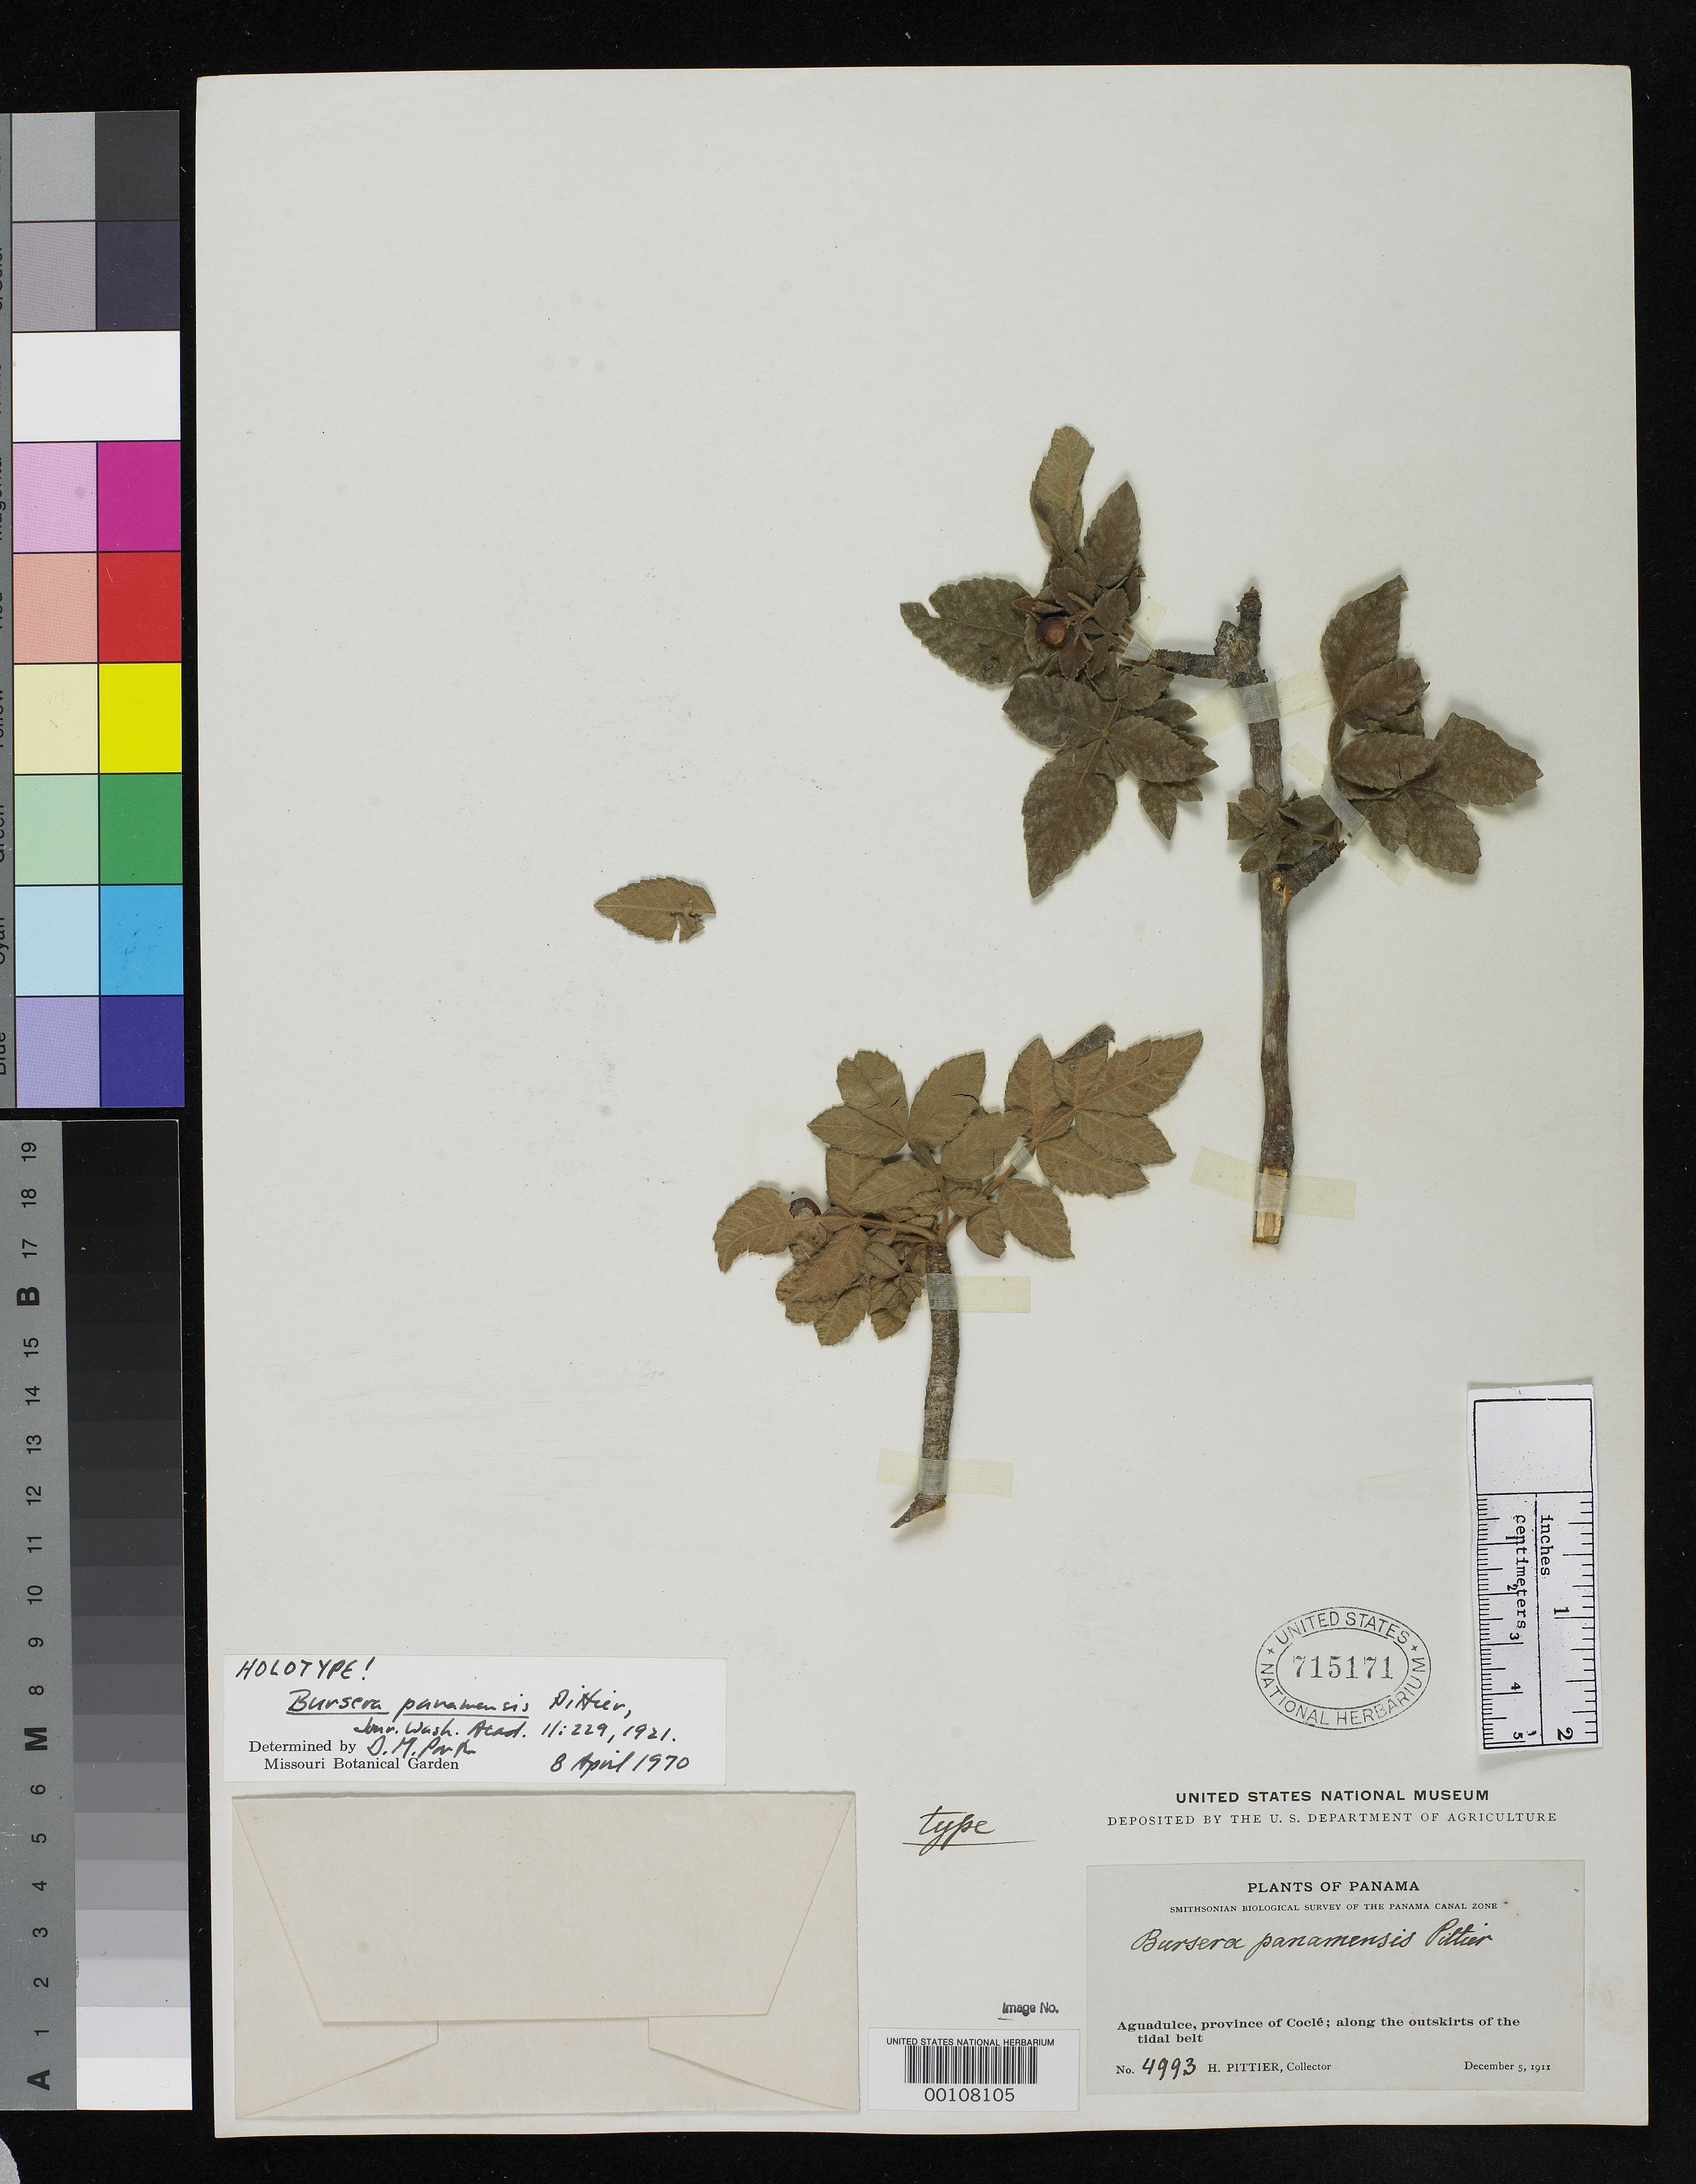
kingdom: Plantae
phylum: Tracheophyta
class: Magnoliopsida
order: Sapindales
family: Burseraceae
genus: Bursera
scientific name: Bursera panamensis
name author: Pittier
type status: Holotype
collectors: H. F. Pittier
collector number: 4993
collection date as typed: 06 Dec 1911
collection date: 1911-12-06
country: Panama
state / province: Coclé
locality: Agua Dulce, outskirts of tidal belt.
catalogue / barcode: US 715171